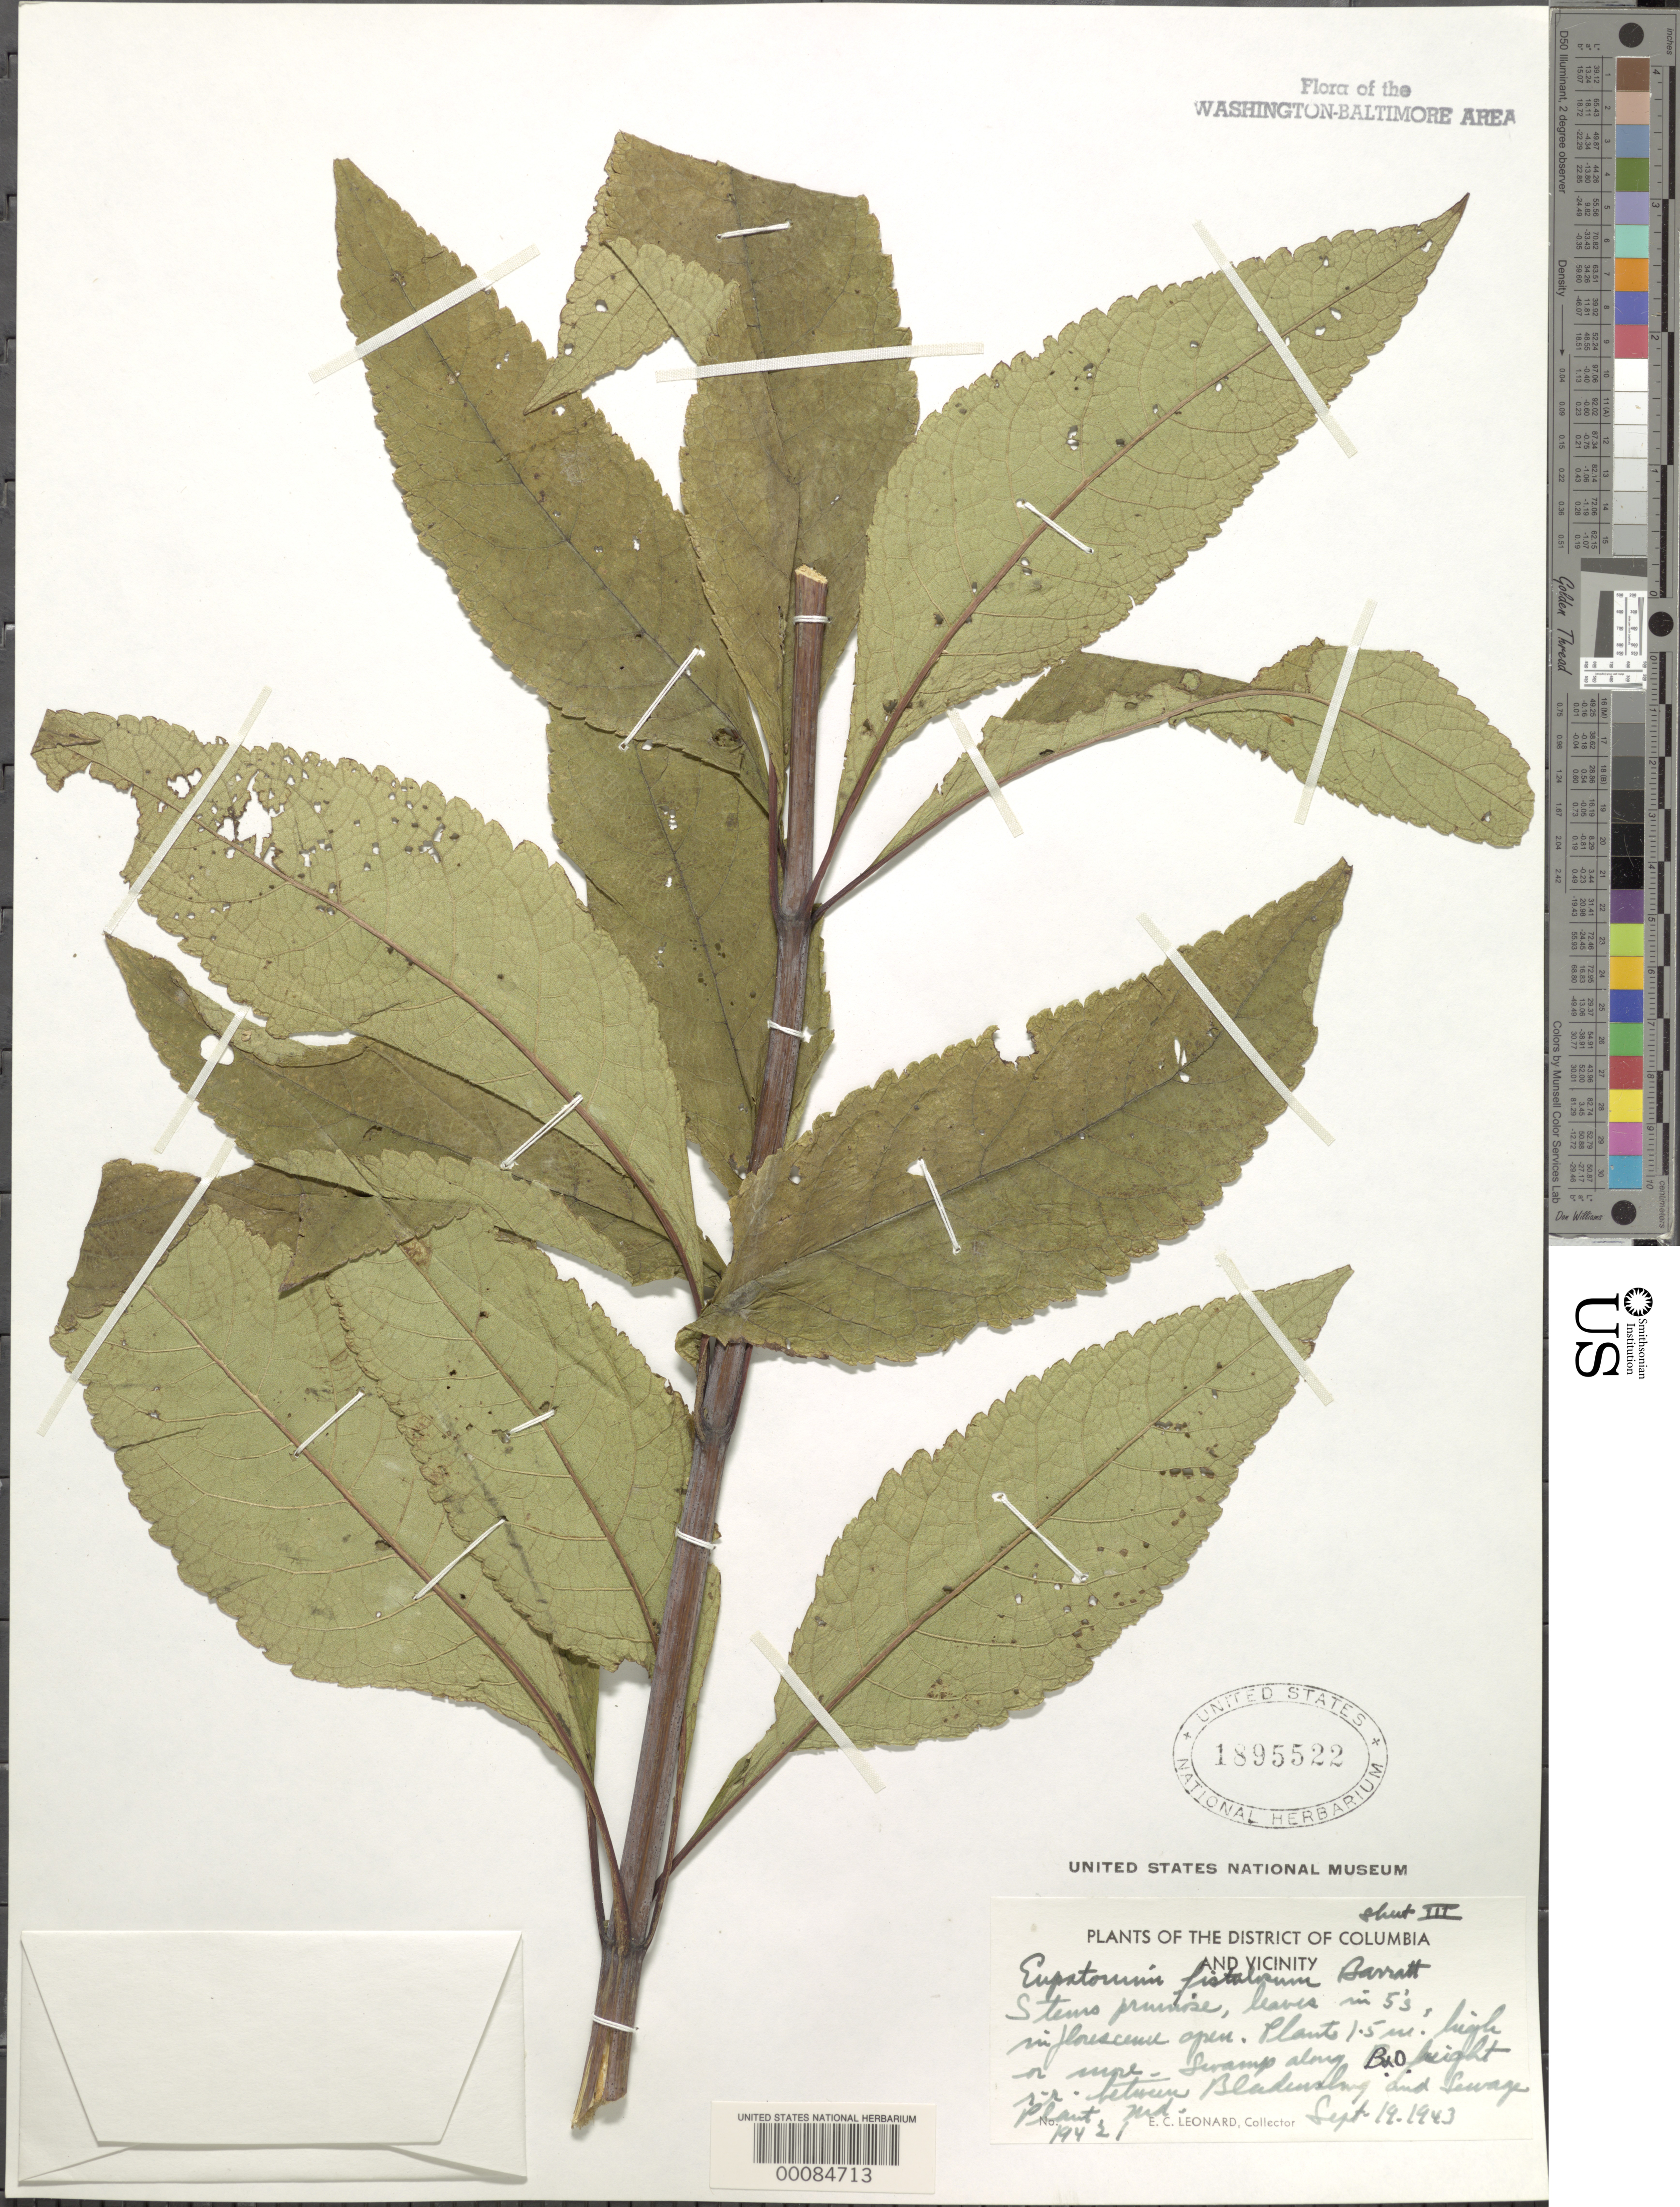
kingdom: Plantae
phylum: Tracheophyta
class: Magnoliopsida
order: Asterales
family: Asteraceae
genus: Eupatorium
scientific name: Eupatorium fistulosum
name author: Barratt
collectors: E. C. Leonard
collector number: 19421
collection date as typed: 19 Sep 1943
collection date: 1943-09-19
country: United States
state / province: Maryland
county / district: Prince George's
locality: between Bladensburg and Sewage Plant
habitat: Swamp along railroad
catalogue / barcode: US 1895522